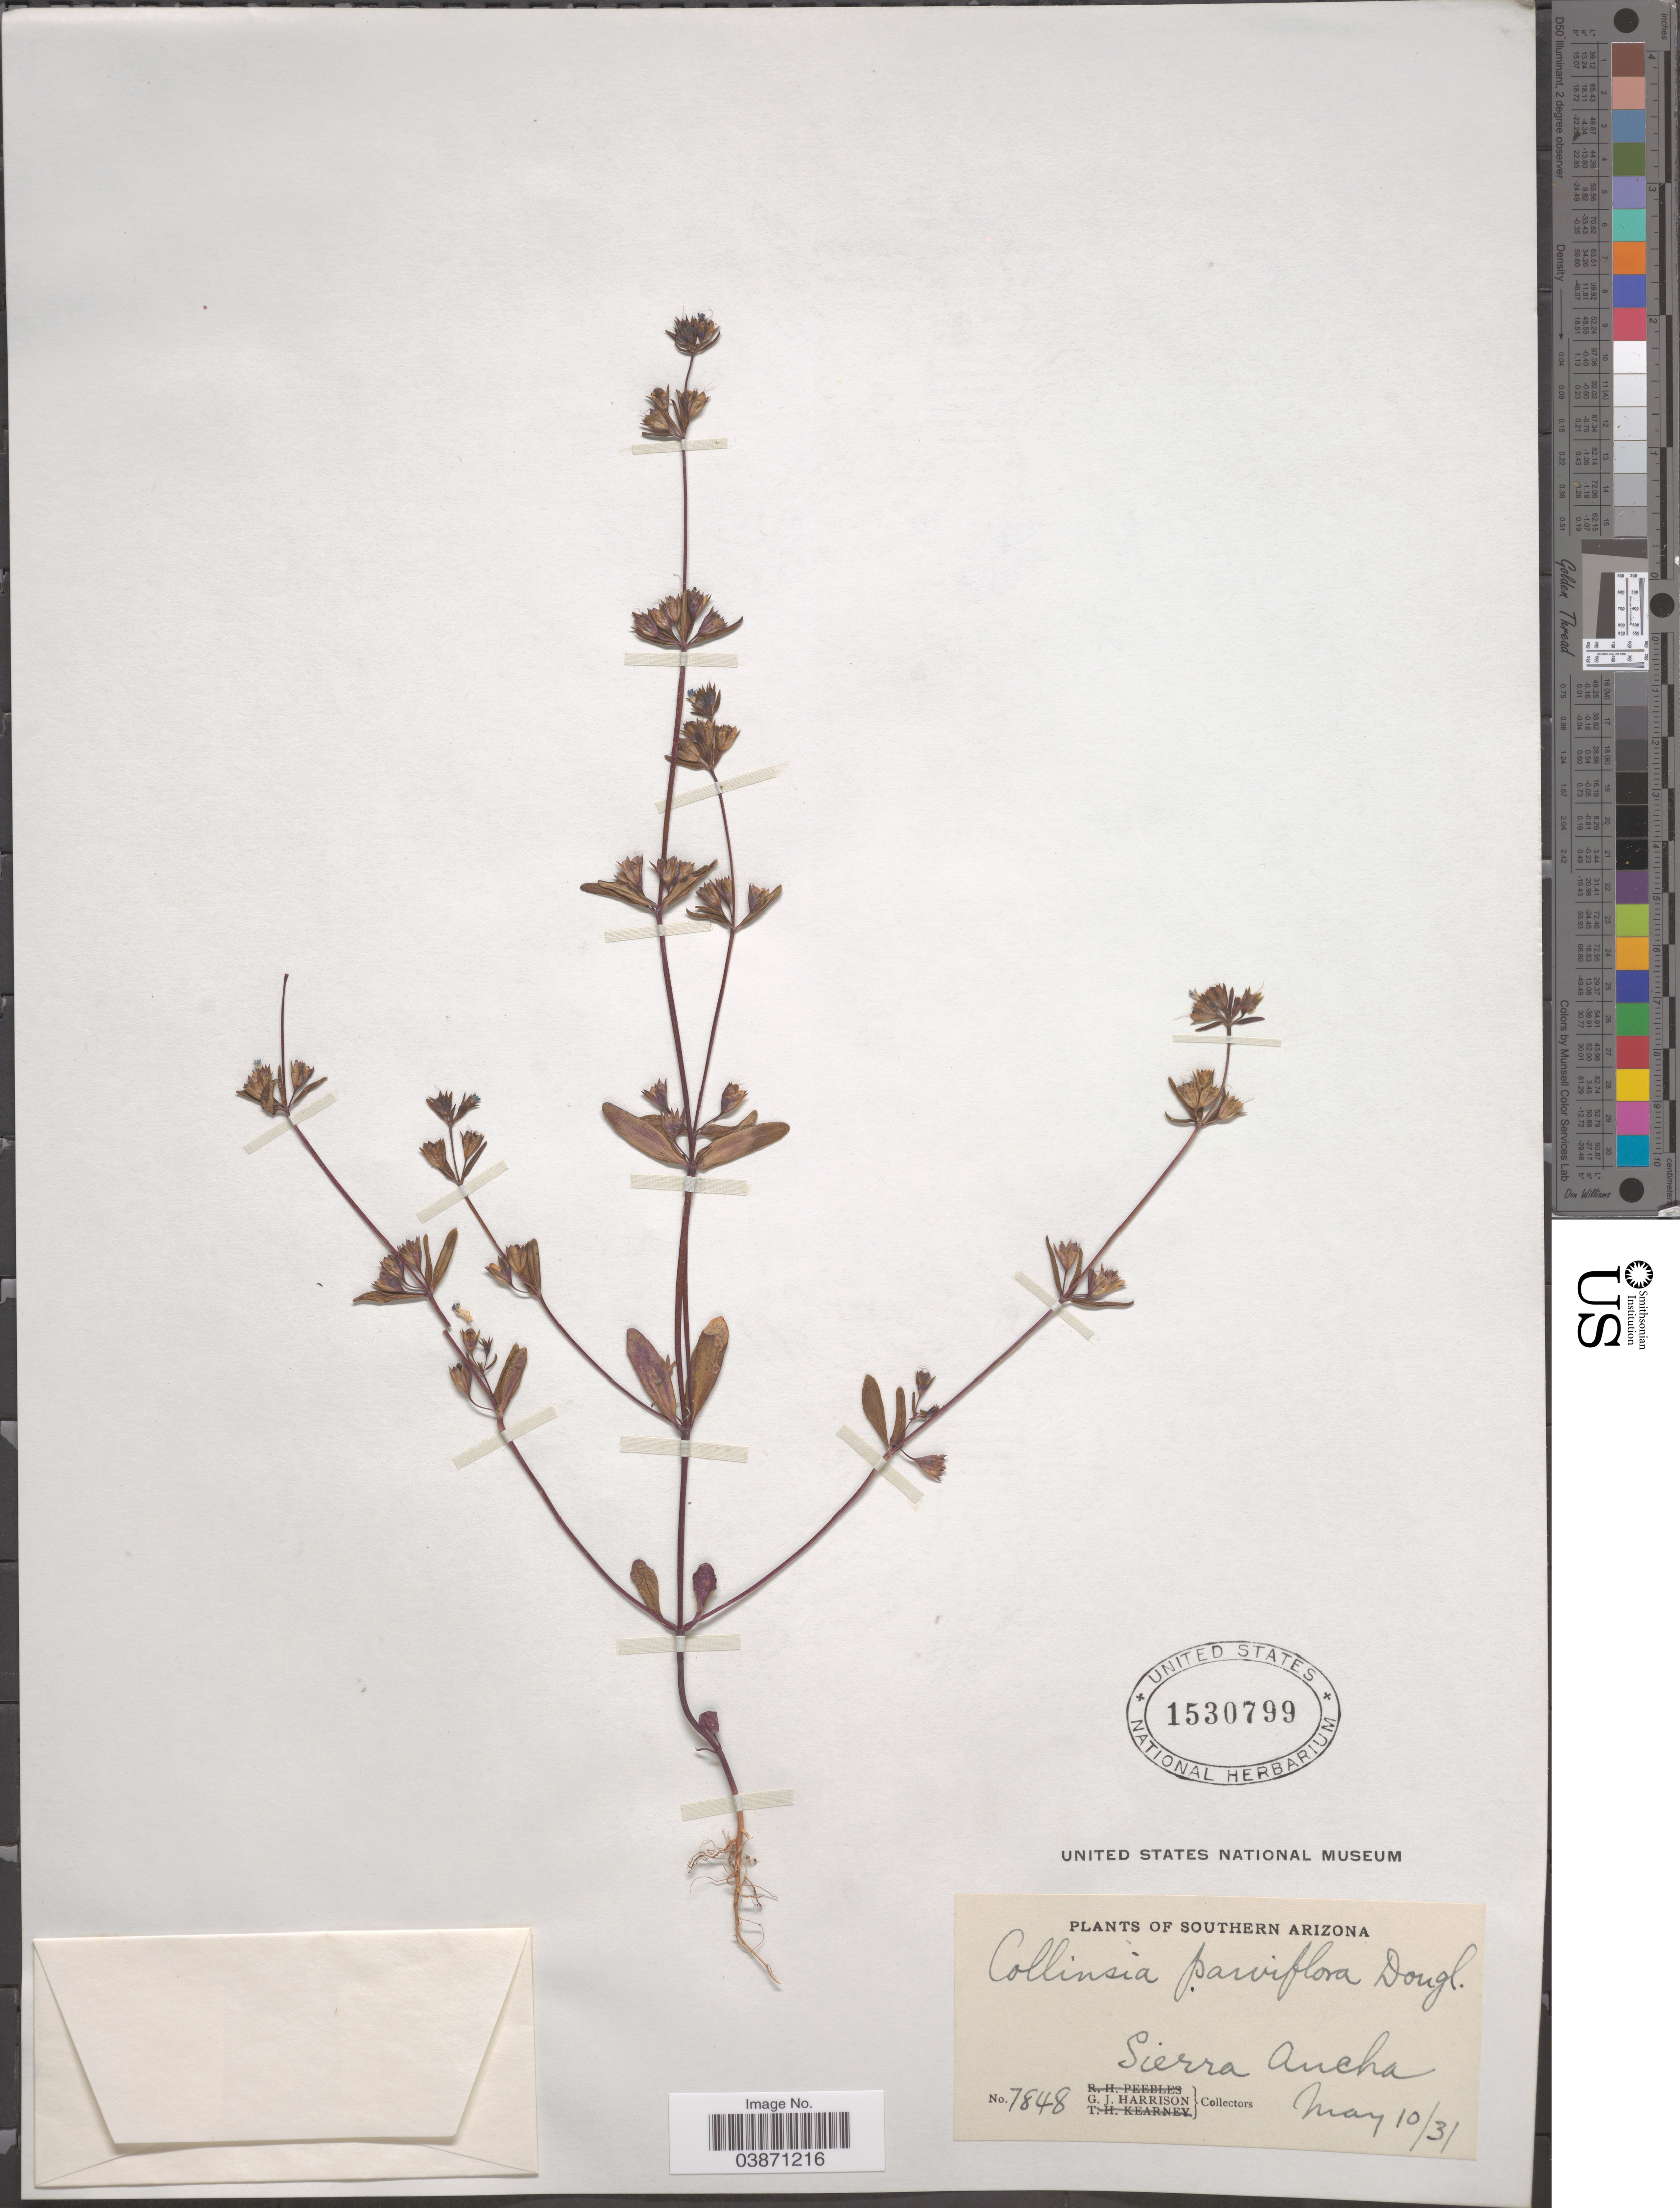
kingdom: Plantae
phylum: Tracheophyta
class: Magnoliopsida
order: Lamiales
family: Plantaginaceae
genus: Collinsia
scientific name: Collinsia parviflora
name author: Douglas ex Lindl.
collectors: G. J. Harrison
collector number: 7848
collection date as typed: Transcribed d/m/y: 10/5/31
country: United States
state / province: Arizona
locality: Southern Arizona. Sierra Ancha.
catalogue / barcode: US 1530799